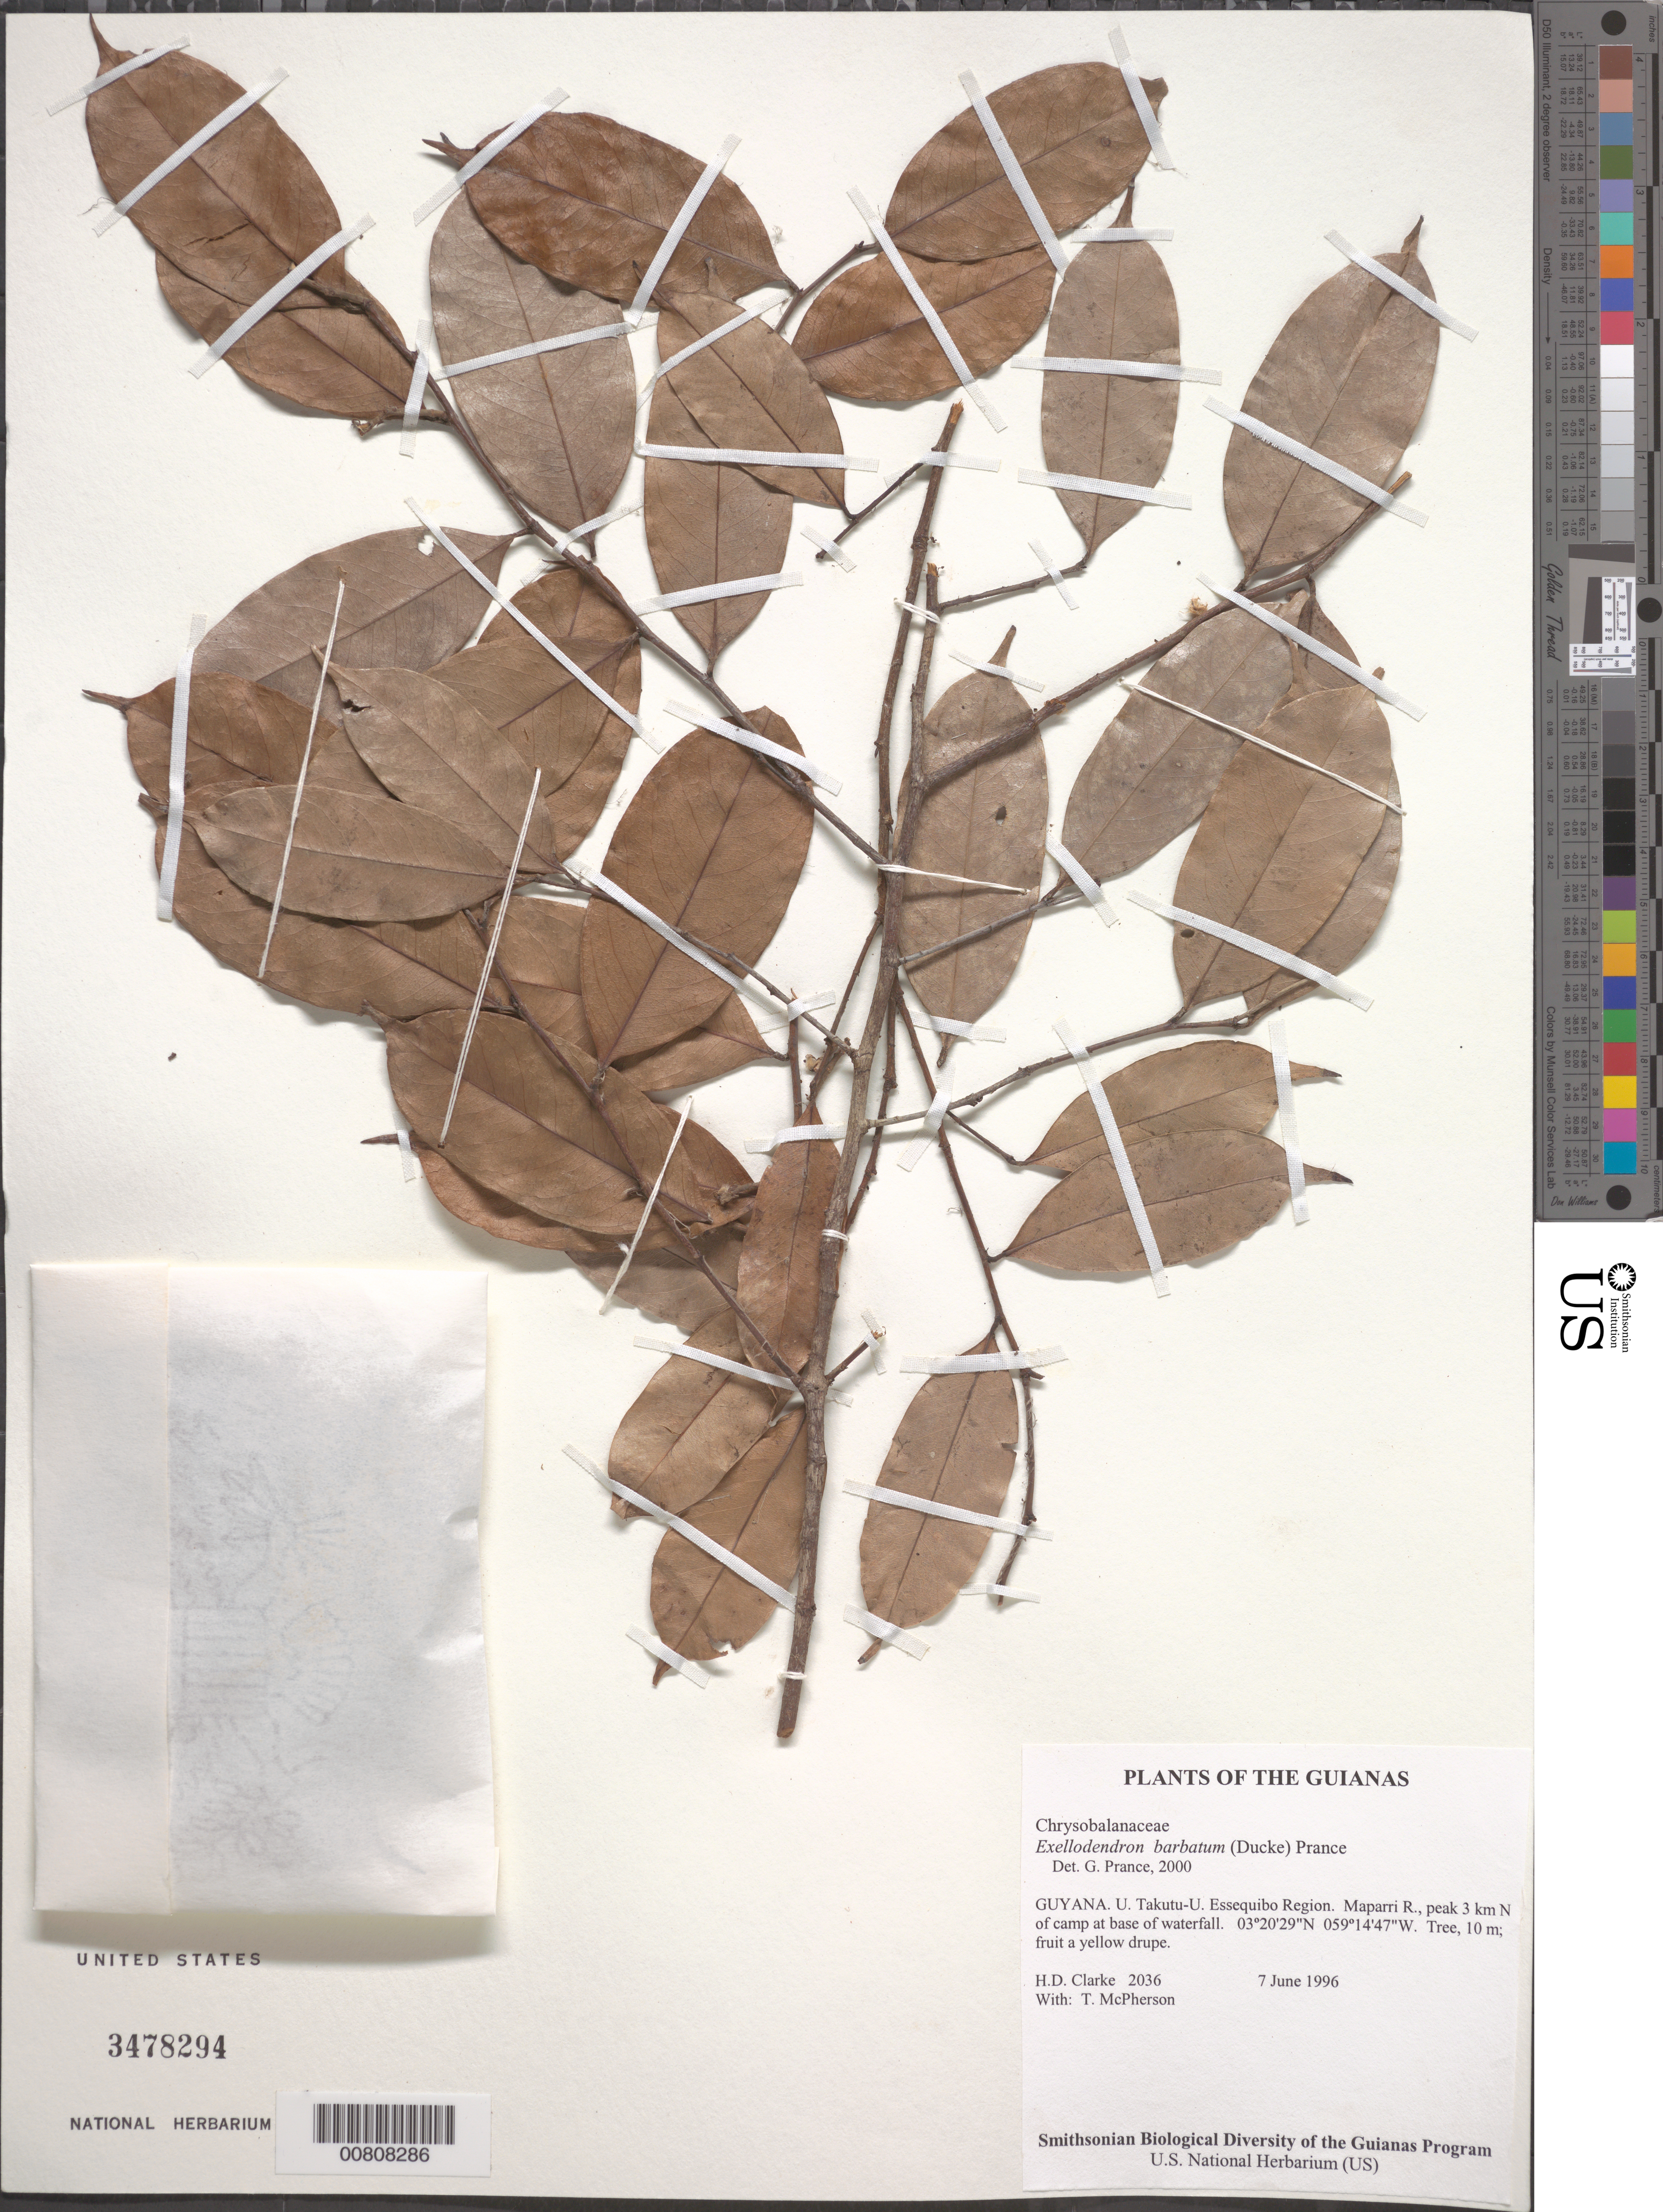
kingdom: Plantae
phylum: Tracheophyta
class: Magnoliopsida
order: Malpighiales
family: Chrysobalanaceae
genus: Exellodendron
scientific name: Exellodendron barbatum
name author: (Ducke) Prance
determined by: Prance, G. T.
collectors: H. D. Clarke & T. McPherson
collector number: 2036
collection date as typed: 7 June 1996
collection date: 1996-06-07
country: Guyana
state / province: U. Takutu-U. Essequibo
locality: Maparri R., peak 3 km N of camp at base of waterfall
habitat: Dense forest on brown sand with rock outcroppings, with Manilkara, Lecythis & Oenocarpus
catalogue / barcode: US 3478294